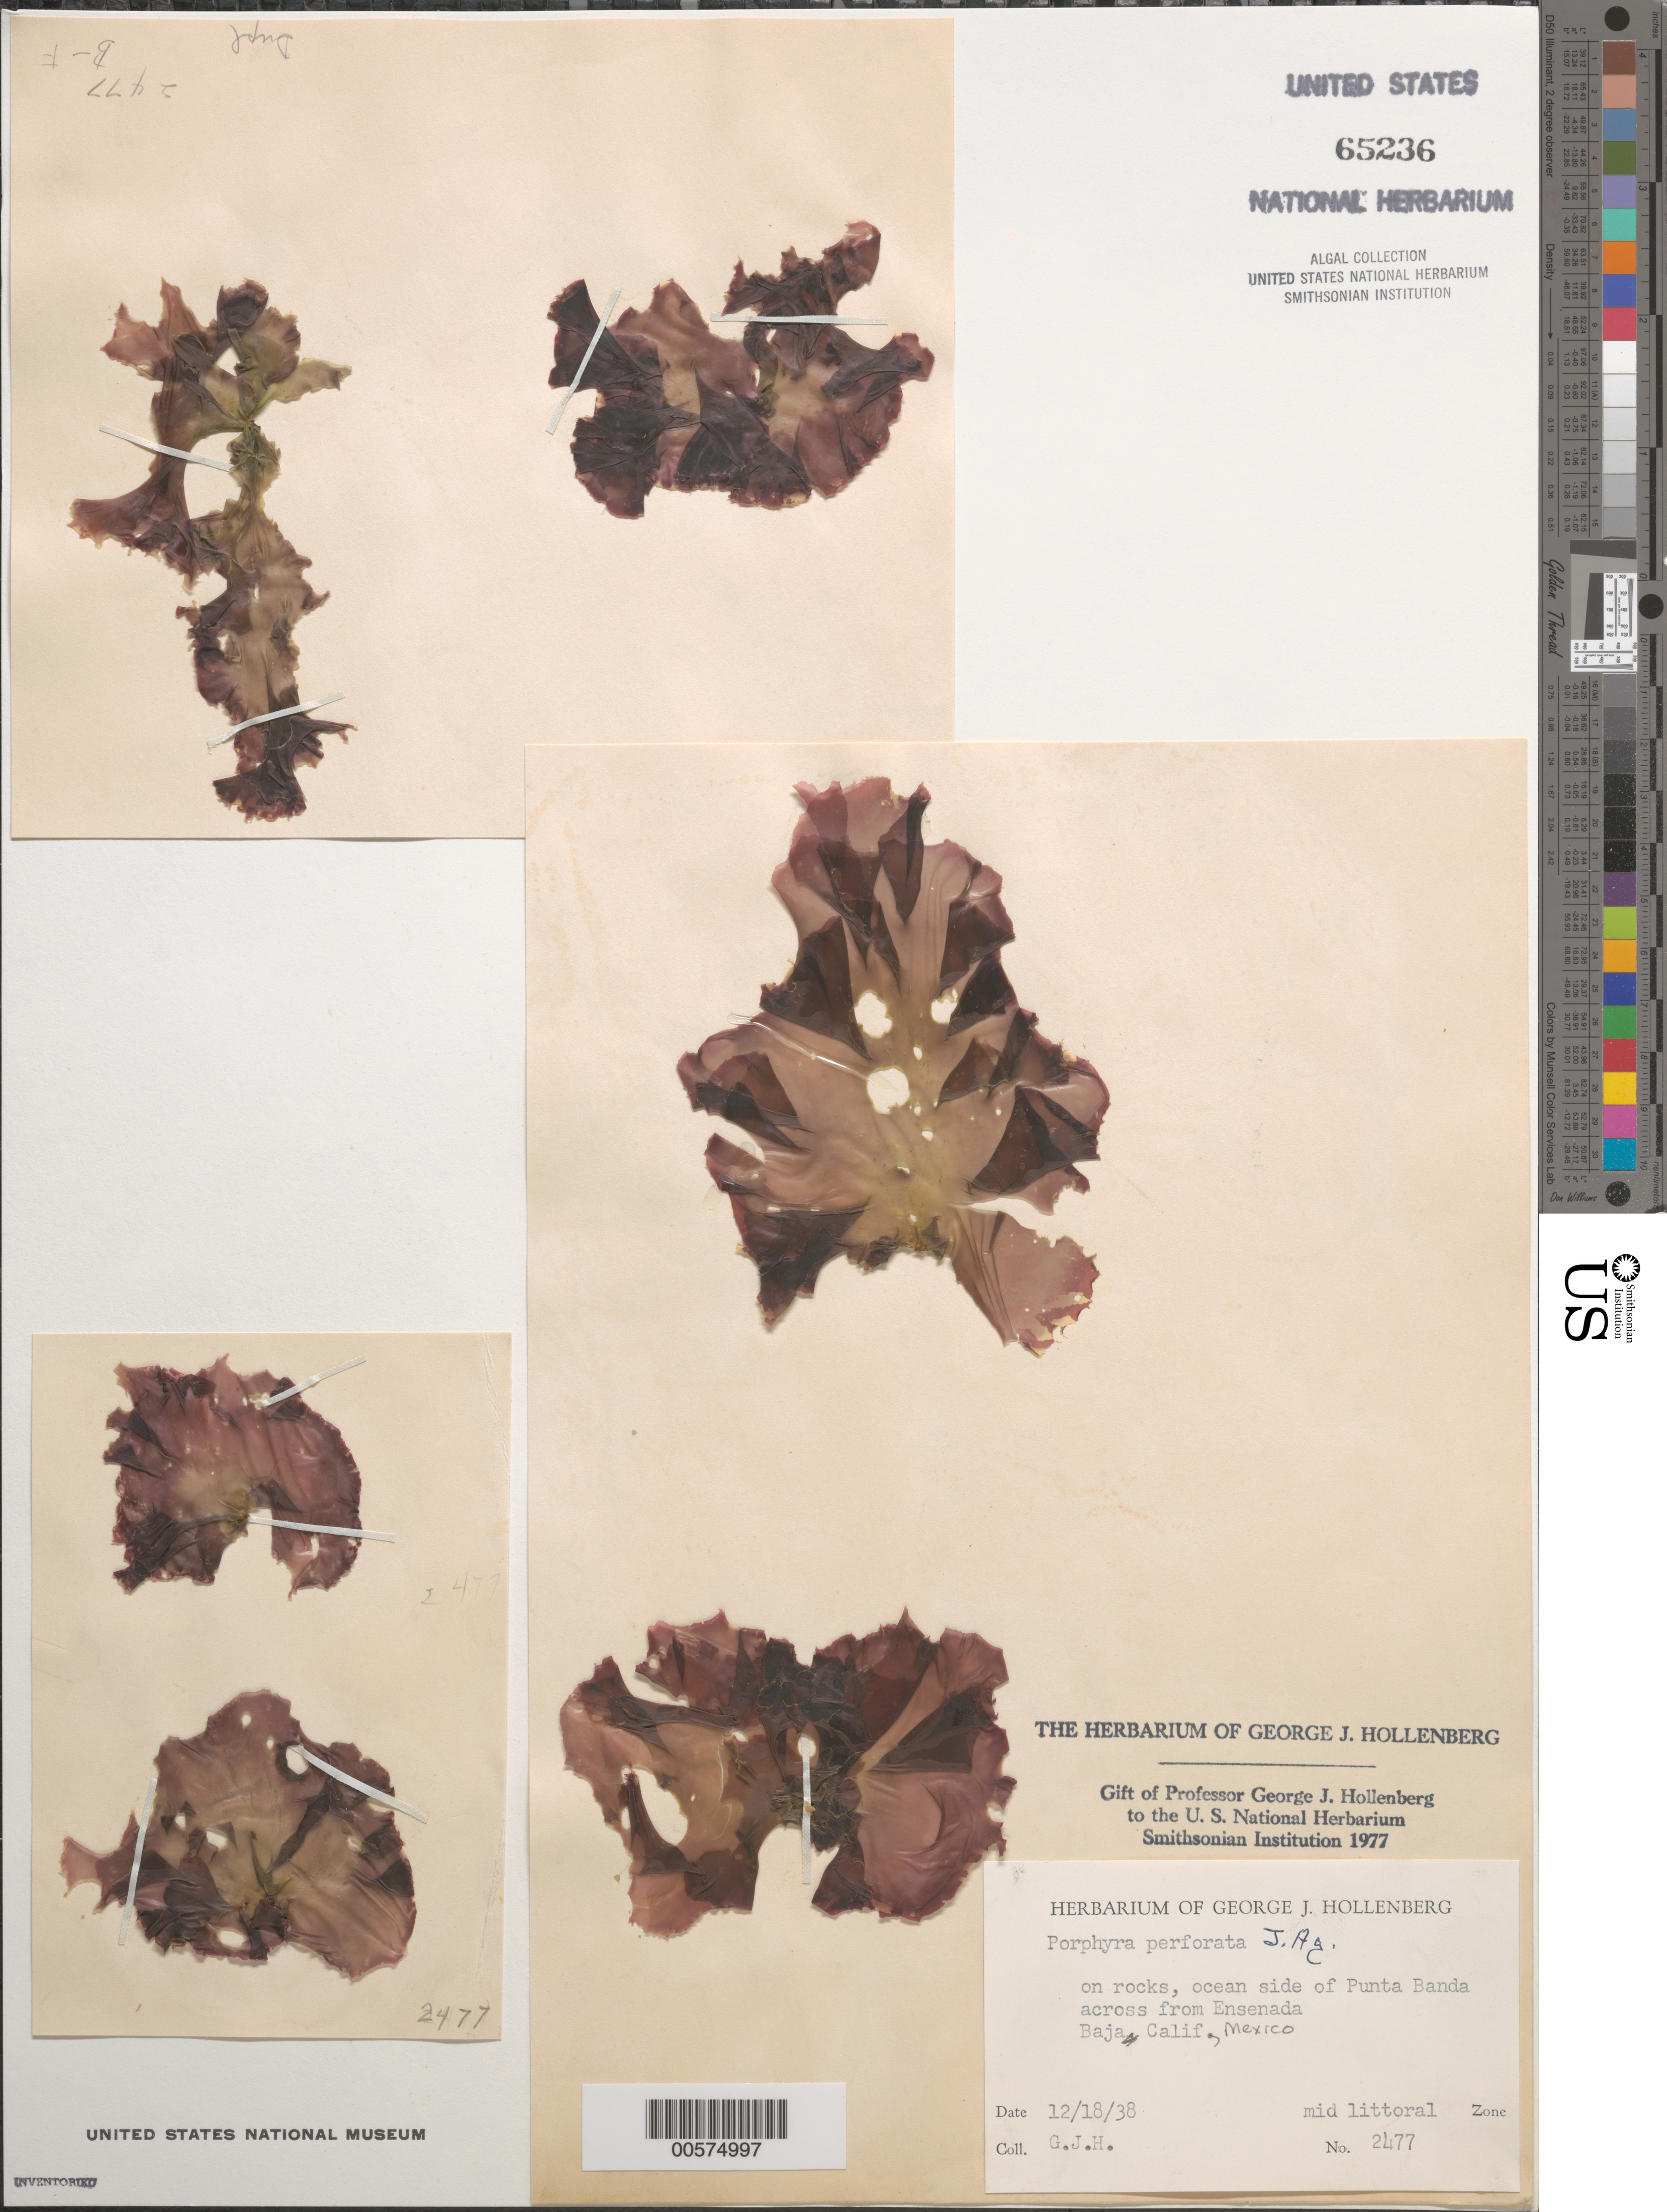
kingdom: Plantae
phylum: Rhodophyta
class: Bangiophyceae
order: Bangiales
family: Bangiaceae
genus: Pyropia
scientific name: Pyropia perforata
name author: (J. Agardh) S.C. Lindstrom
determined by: Algae name updating Project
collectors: G. Hollenberg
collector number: GJH 2477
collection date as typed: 18 Dec 1938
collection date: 1938-12-18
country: Mexico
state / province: Baja California Norte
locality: Seaward side of Punta Banda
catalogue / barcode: US 65236